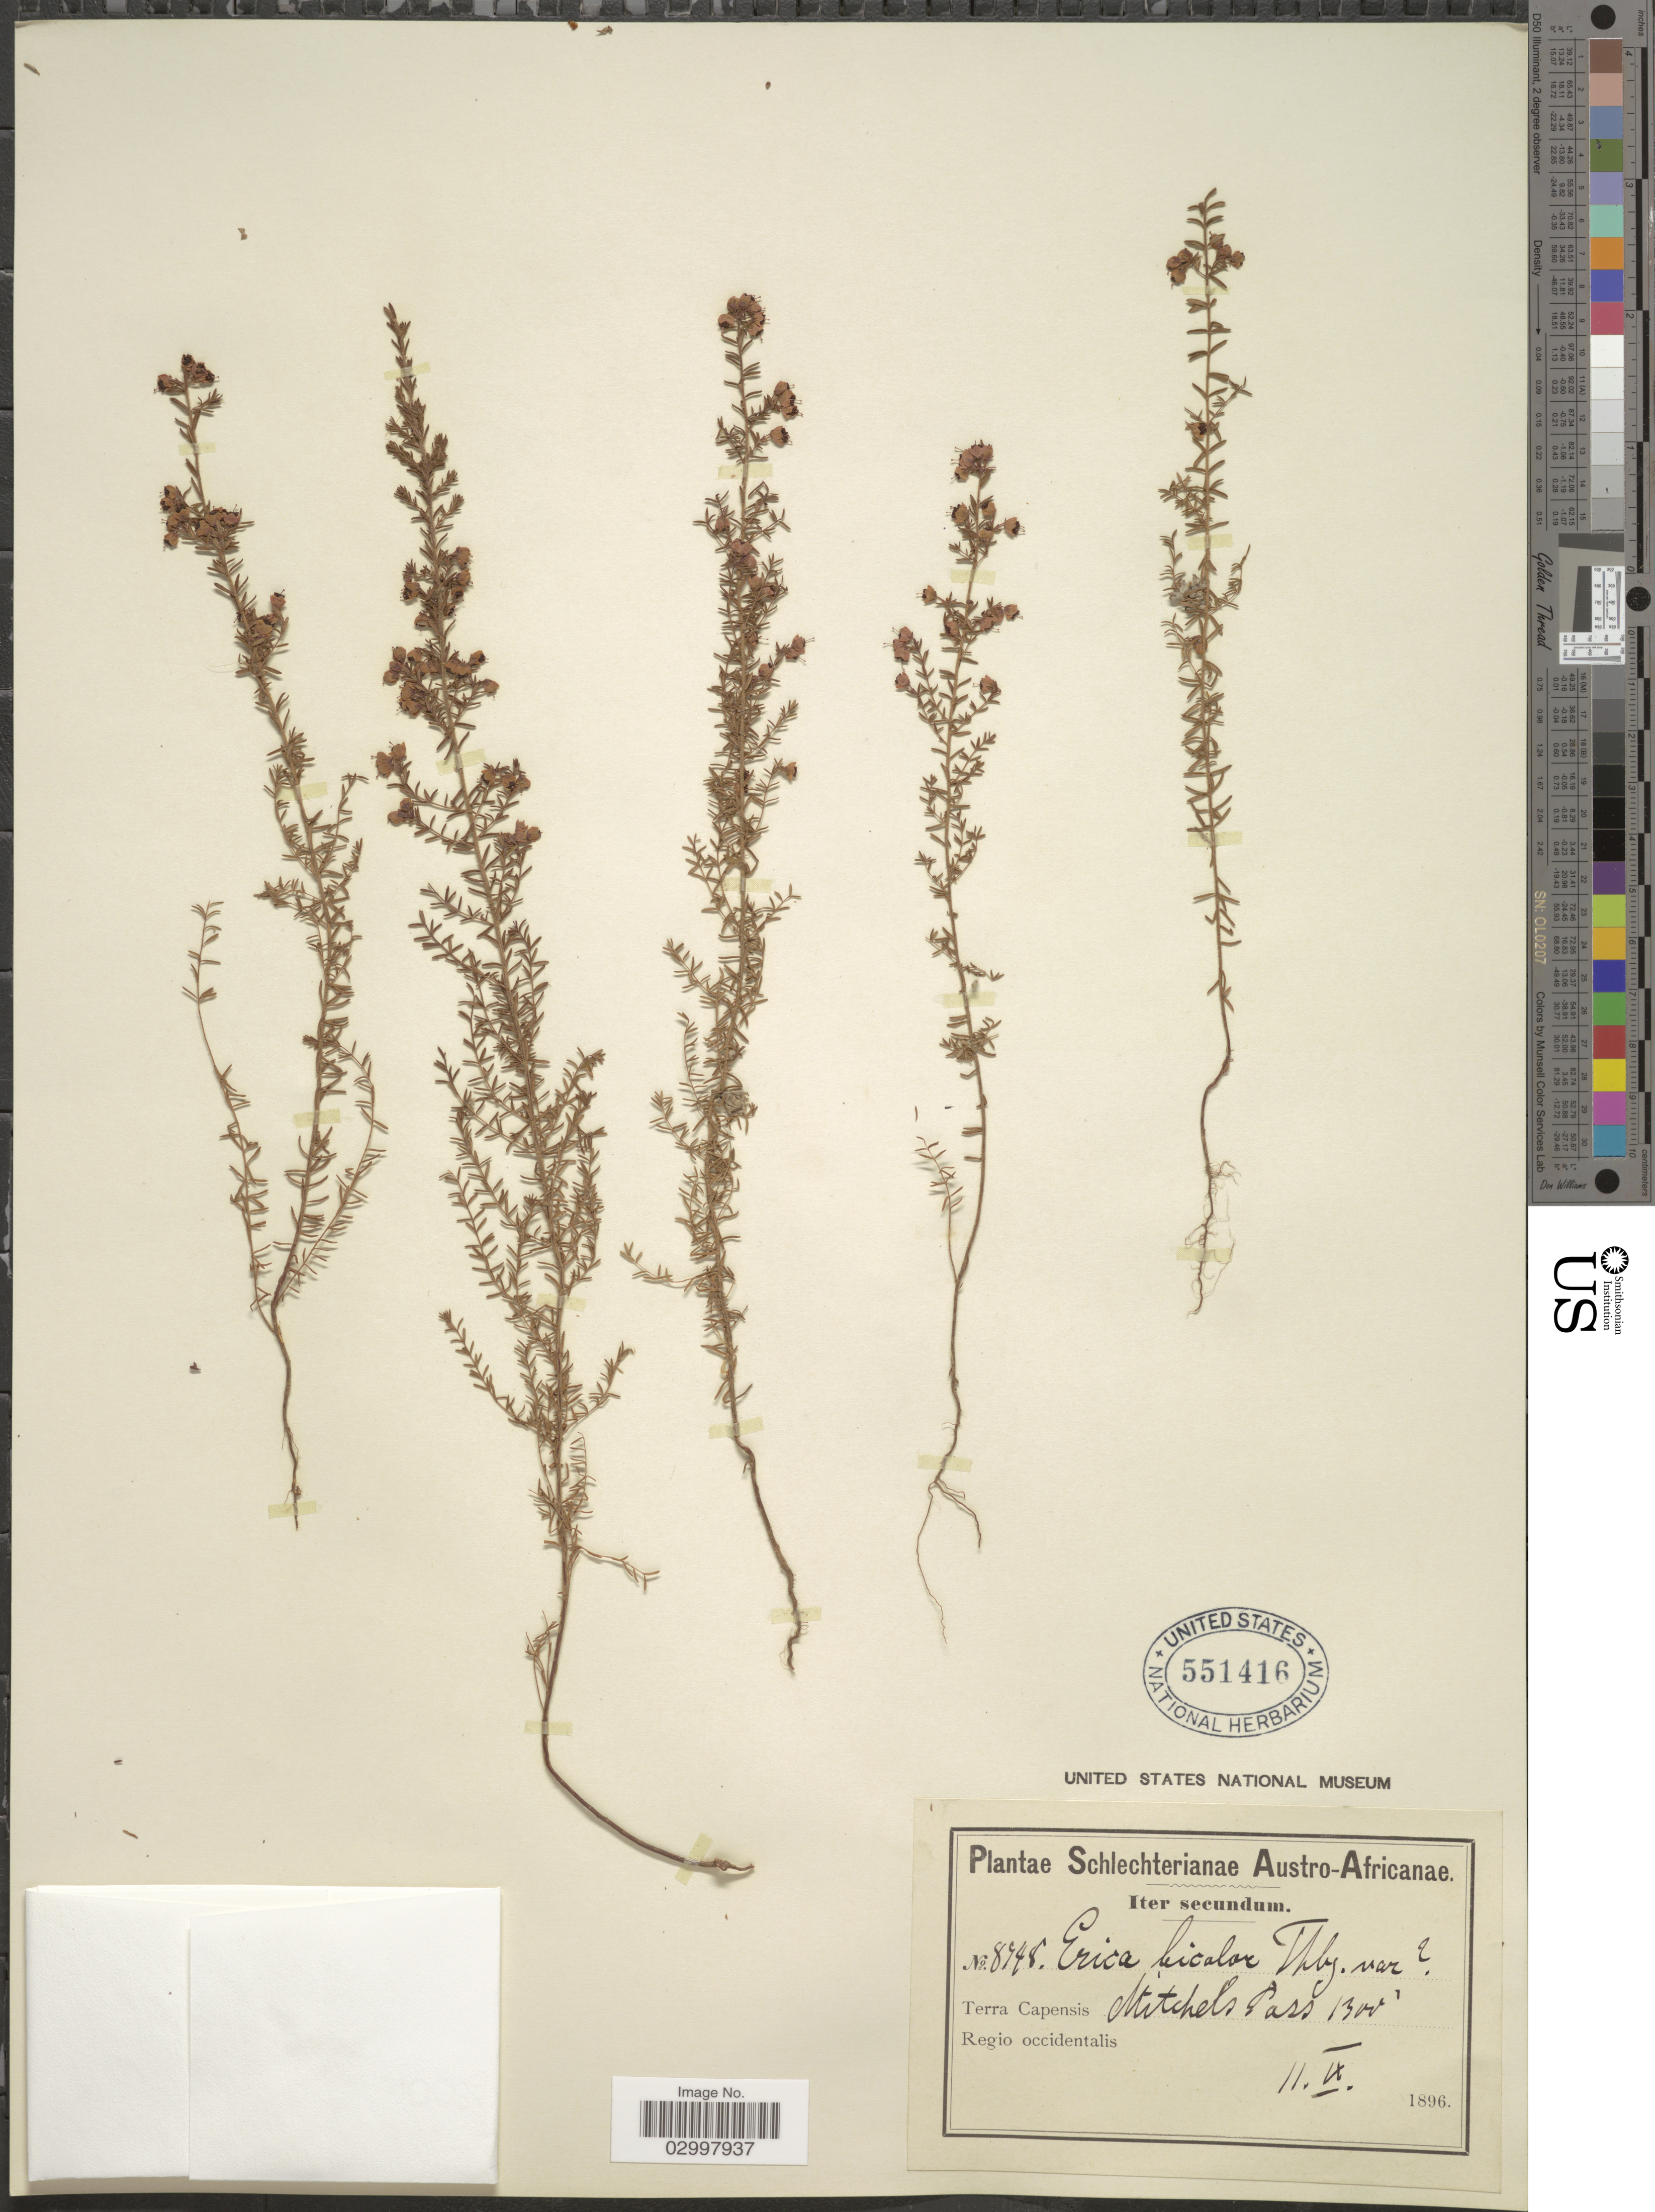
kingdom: Plantae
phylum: Tracheophyta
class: Magnoliopsida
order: Ericales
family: Ericaceae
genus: Erica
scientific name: Erica bicolor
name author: Thunb.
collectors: Schlechter, --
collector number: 8748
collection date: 1896-09-11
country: South Africa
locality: Austro-Africanae. Terra Capensis. Regio occidentalis. Mitchels Pass.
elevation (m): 396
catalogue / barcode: US 551416